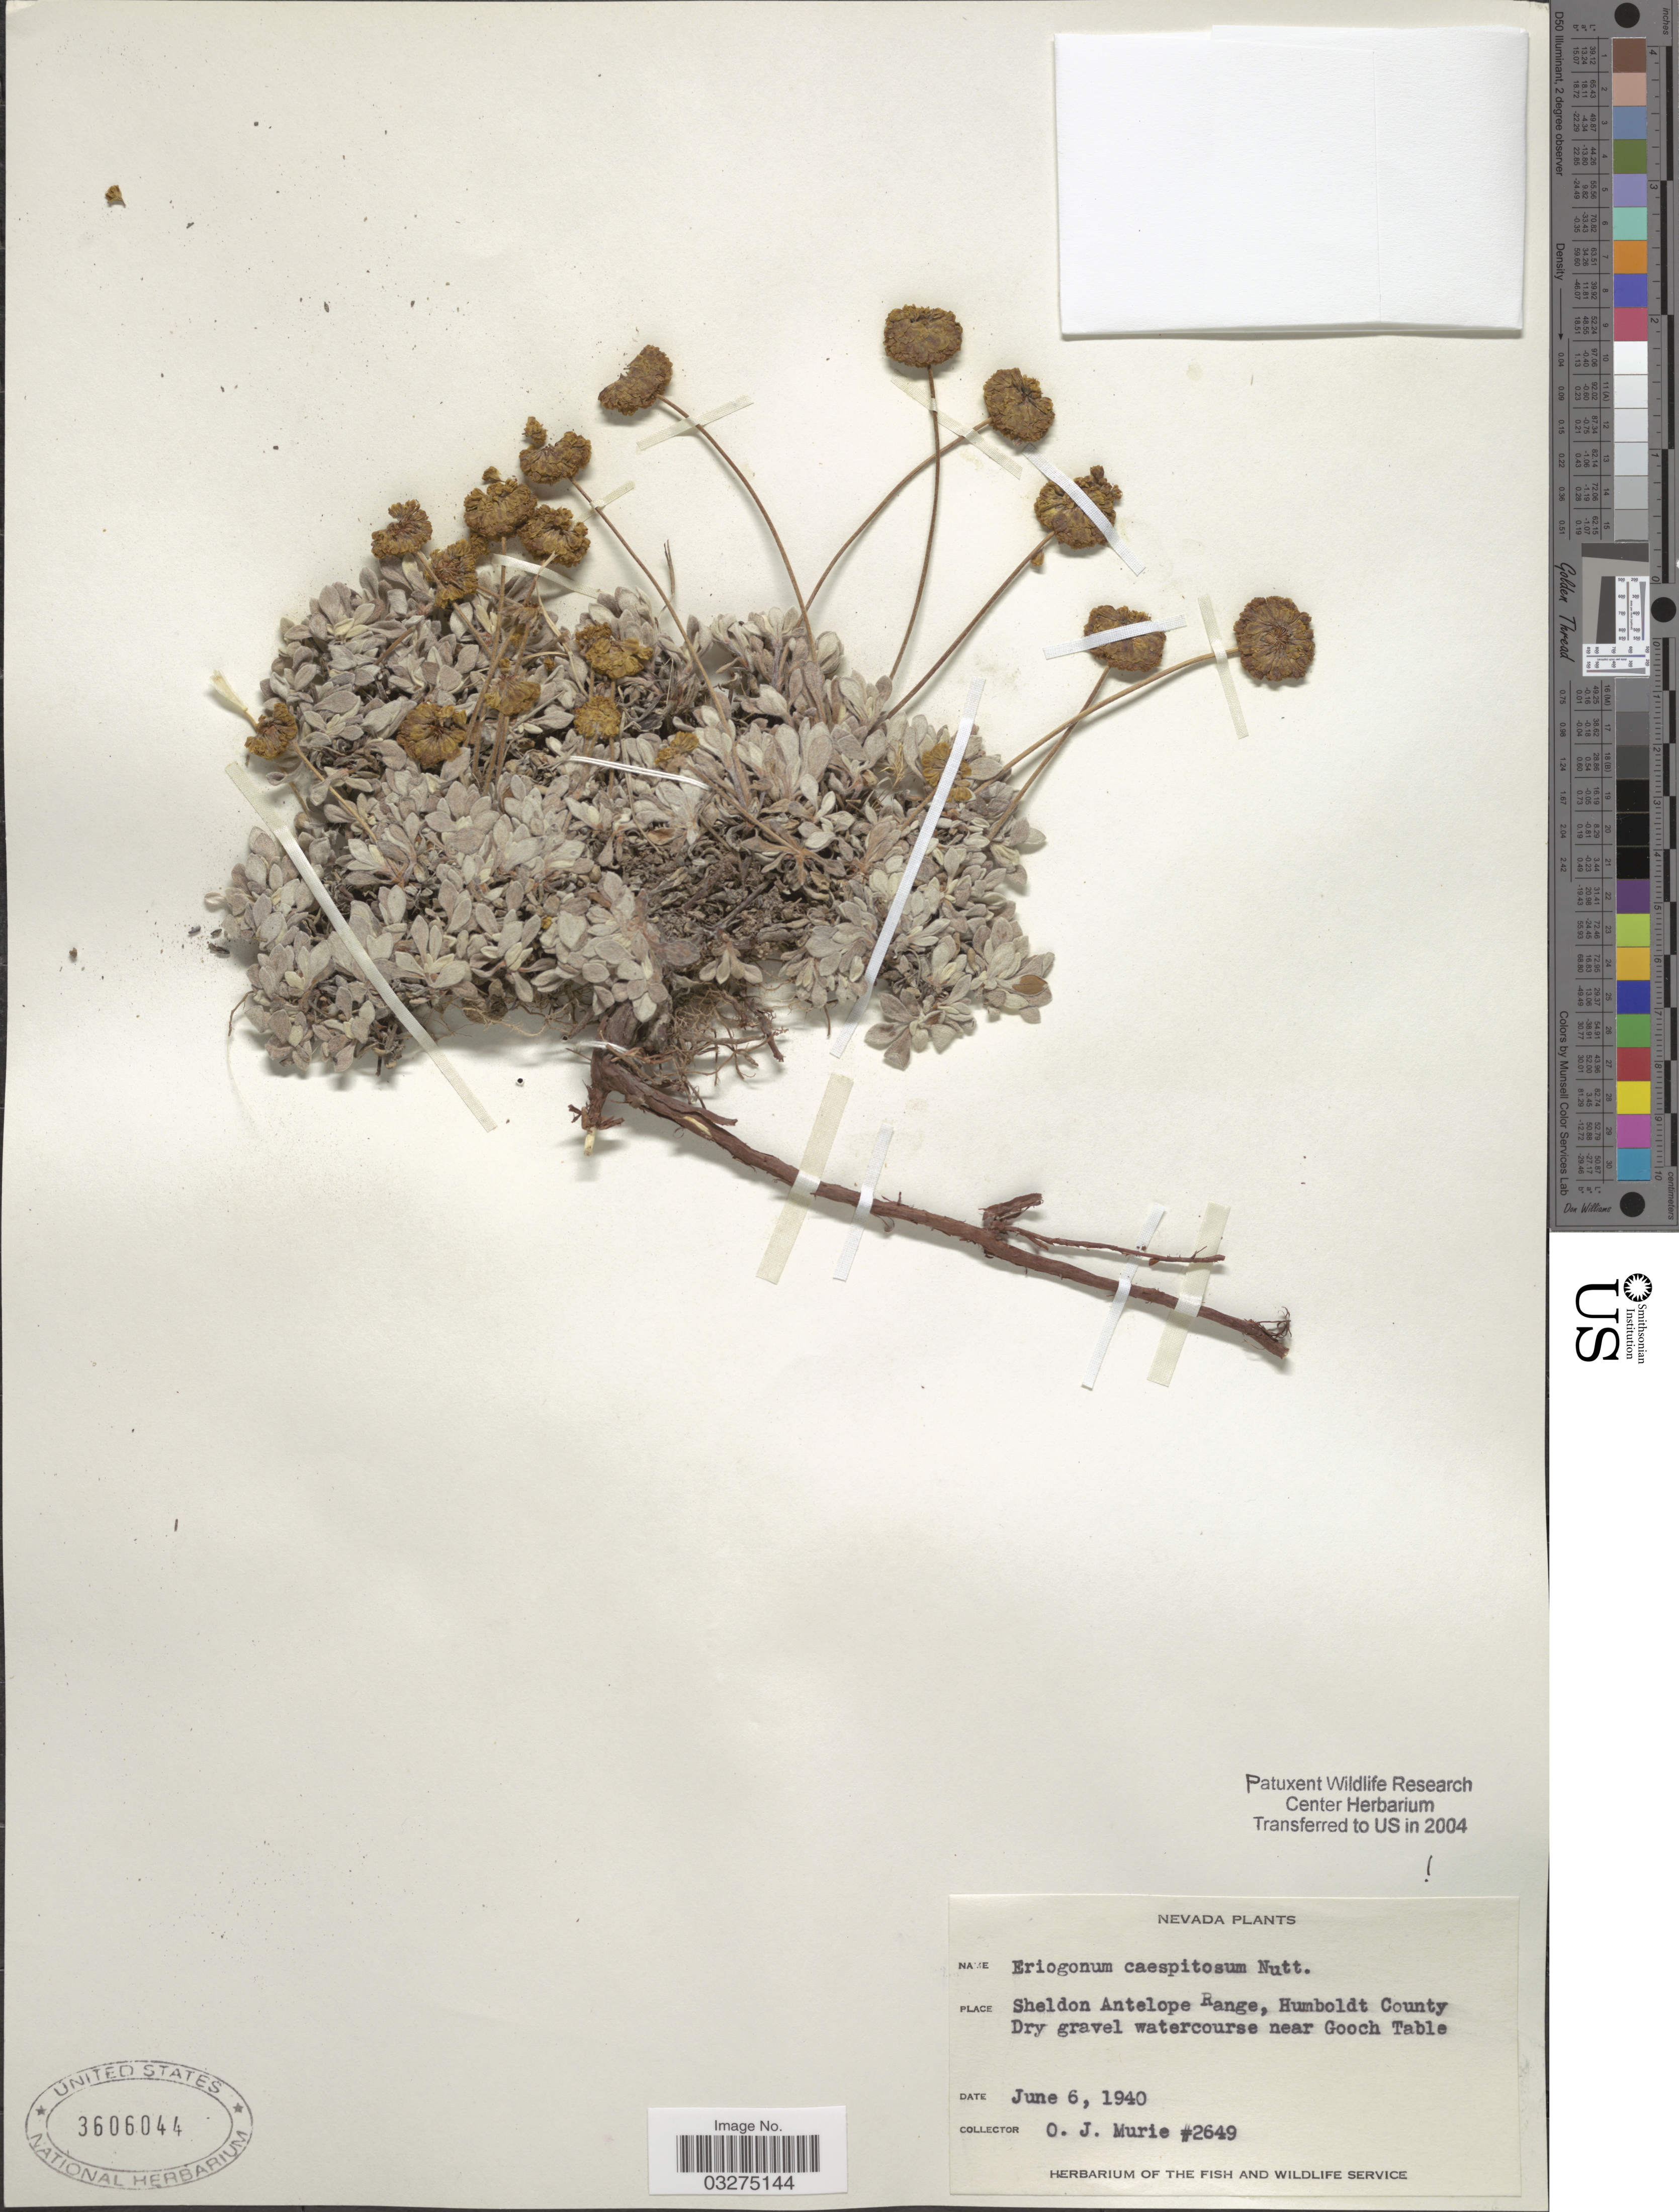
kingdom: Plantae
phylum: Tracheophyta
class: Magnoliopsida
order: Caryophyllales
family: Polygonaceae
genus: Eriogonum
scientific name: Eriogonum caespitosum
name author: Nutt.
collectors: O. Murie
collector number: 2649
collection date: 1940-06-06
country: United States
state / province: Nevada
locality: Sheldon Antelope Range, Humboldt County, Dry gravel watercourse near Gooch Table.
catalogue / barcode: US 3606044